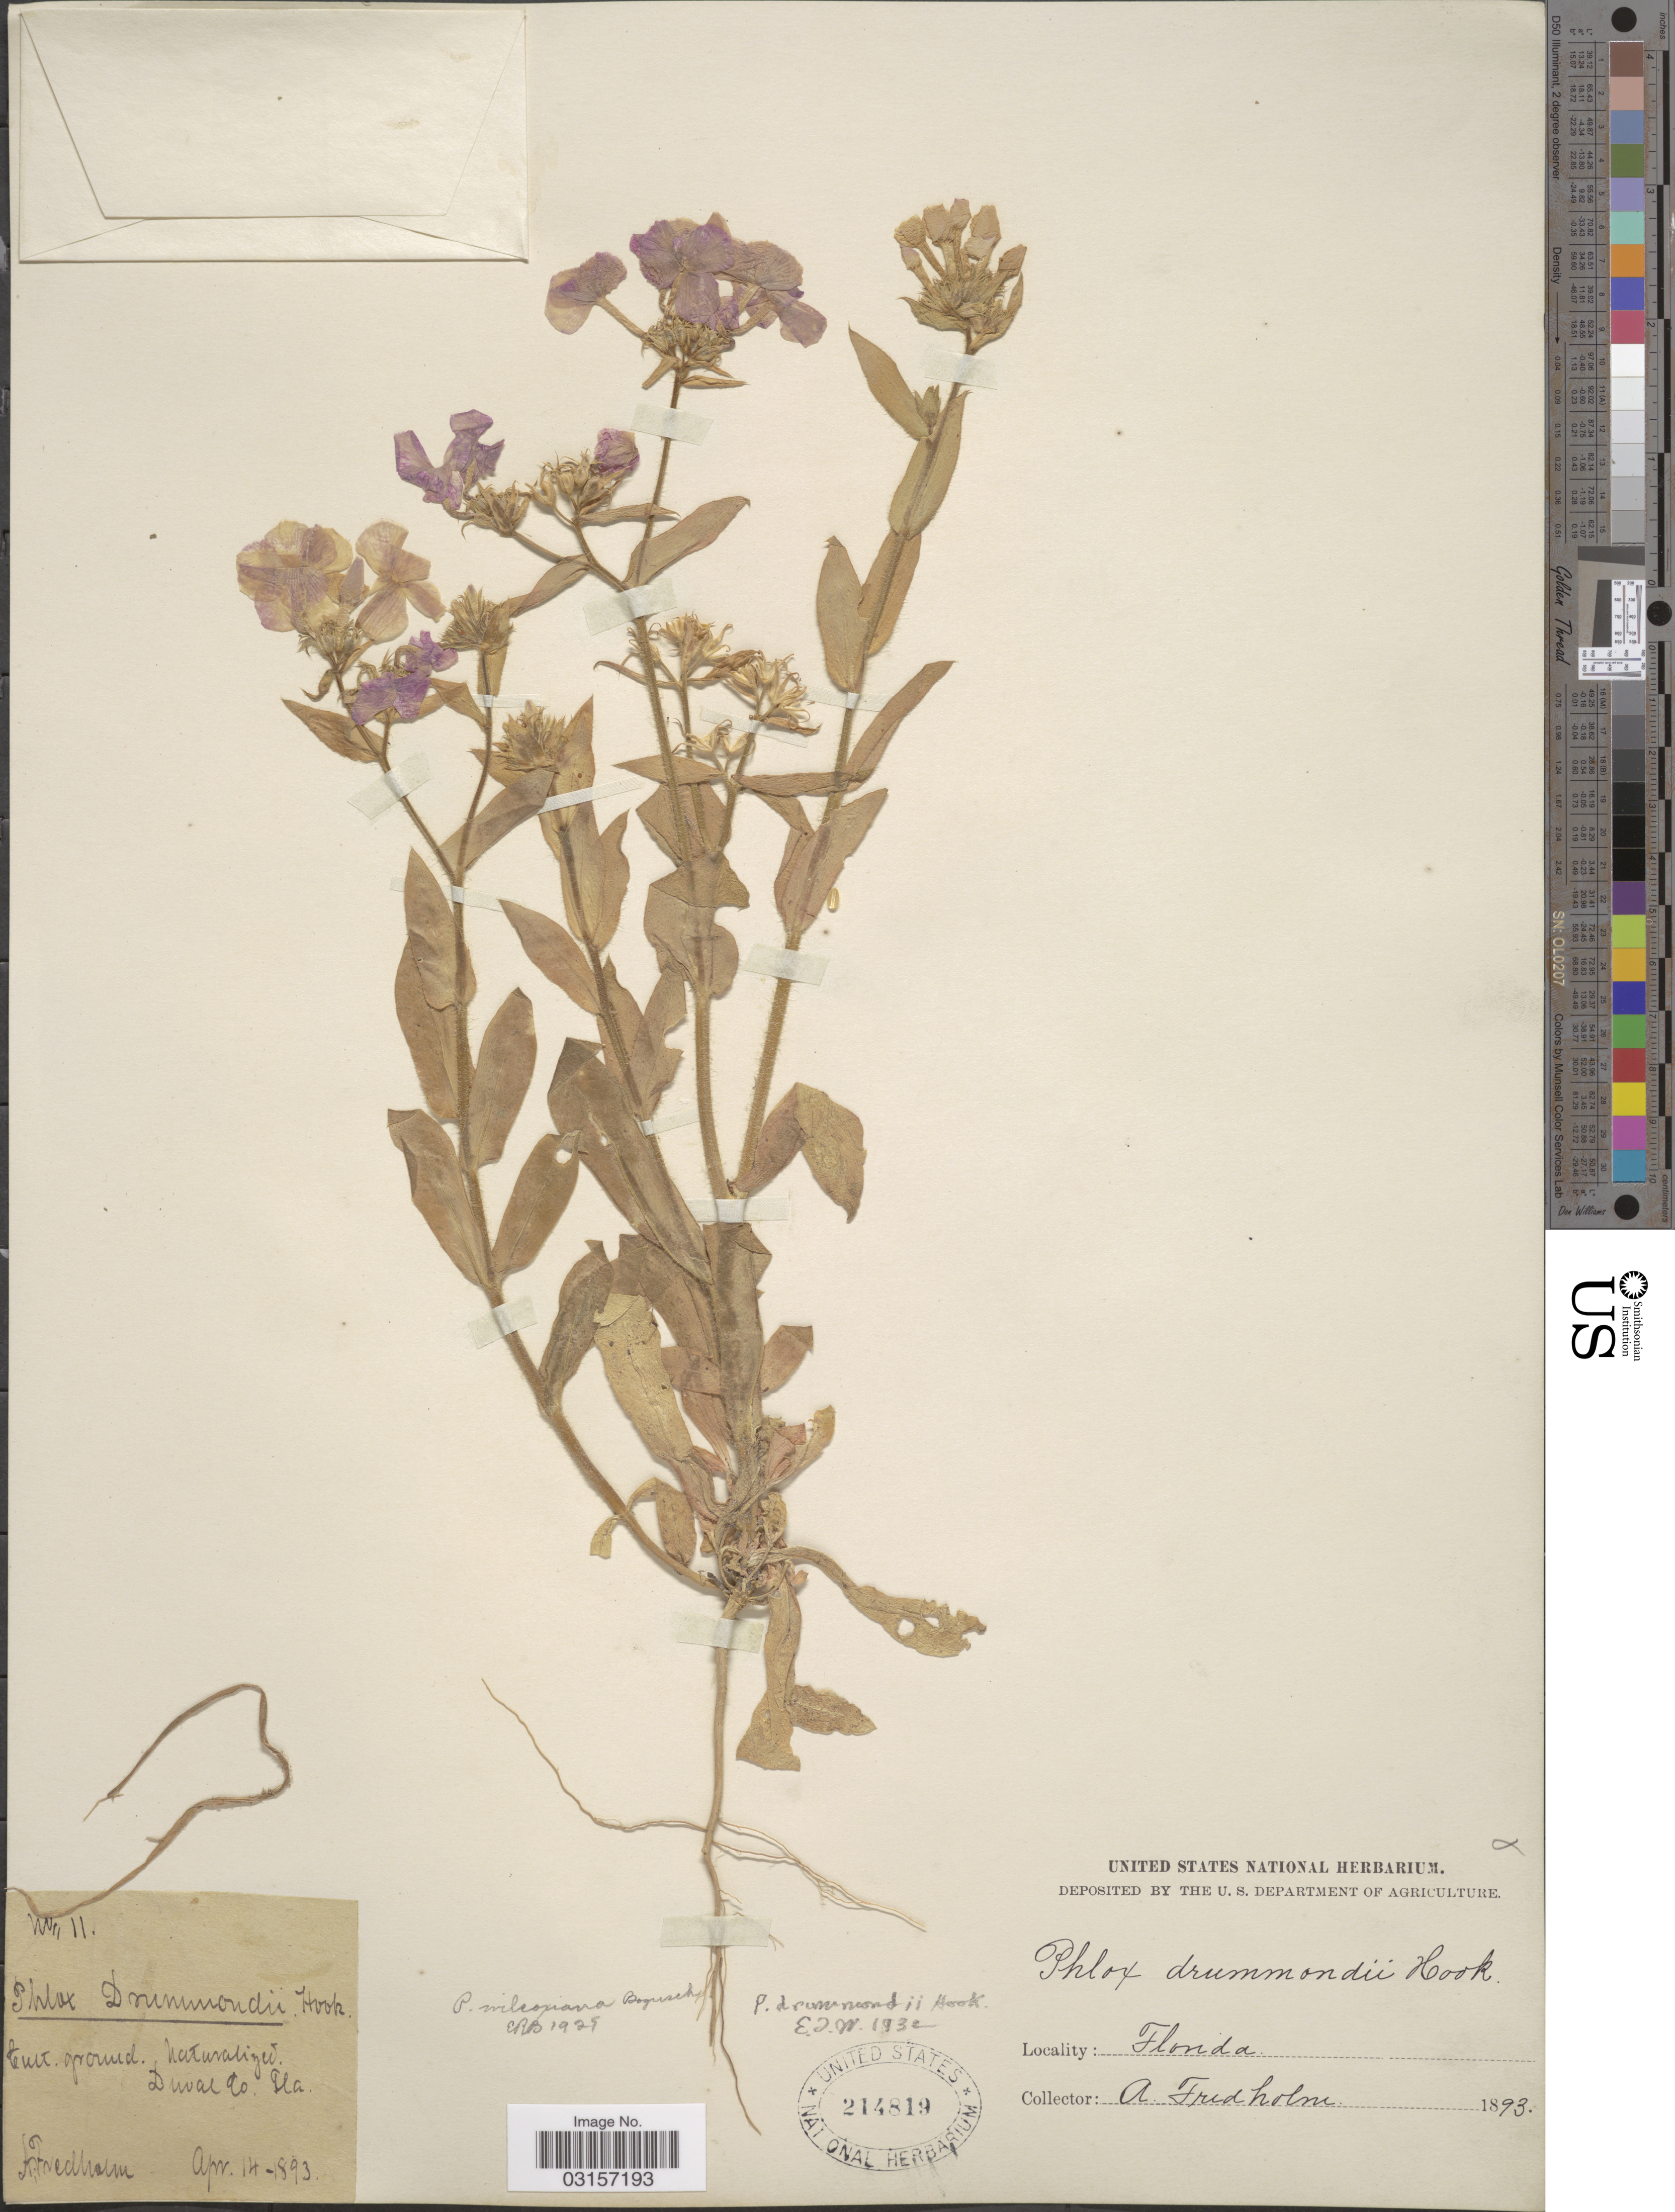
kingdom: Plantae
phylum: Tracheophyta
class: Magnoliopsida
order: Ericales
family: Polemoniaceae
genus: Phlox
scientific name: Phlox drummondii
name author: Hook.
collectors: A. Fredholm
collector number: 11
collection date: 1893-04-14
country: United States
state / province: Florida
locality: Duval Co.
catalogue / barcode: US 214819